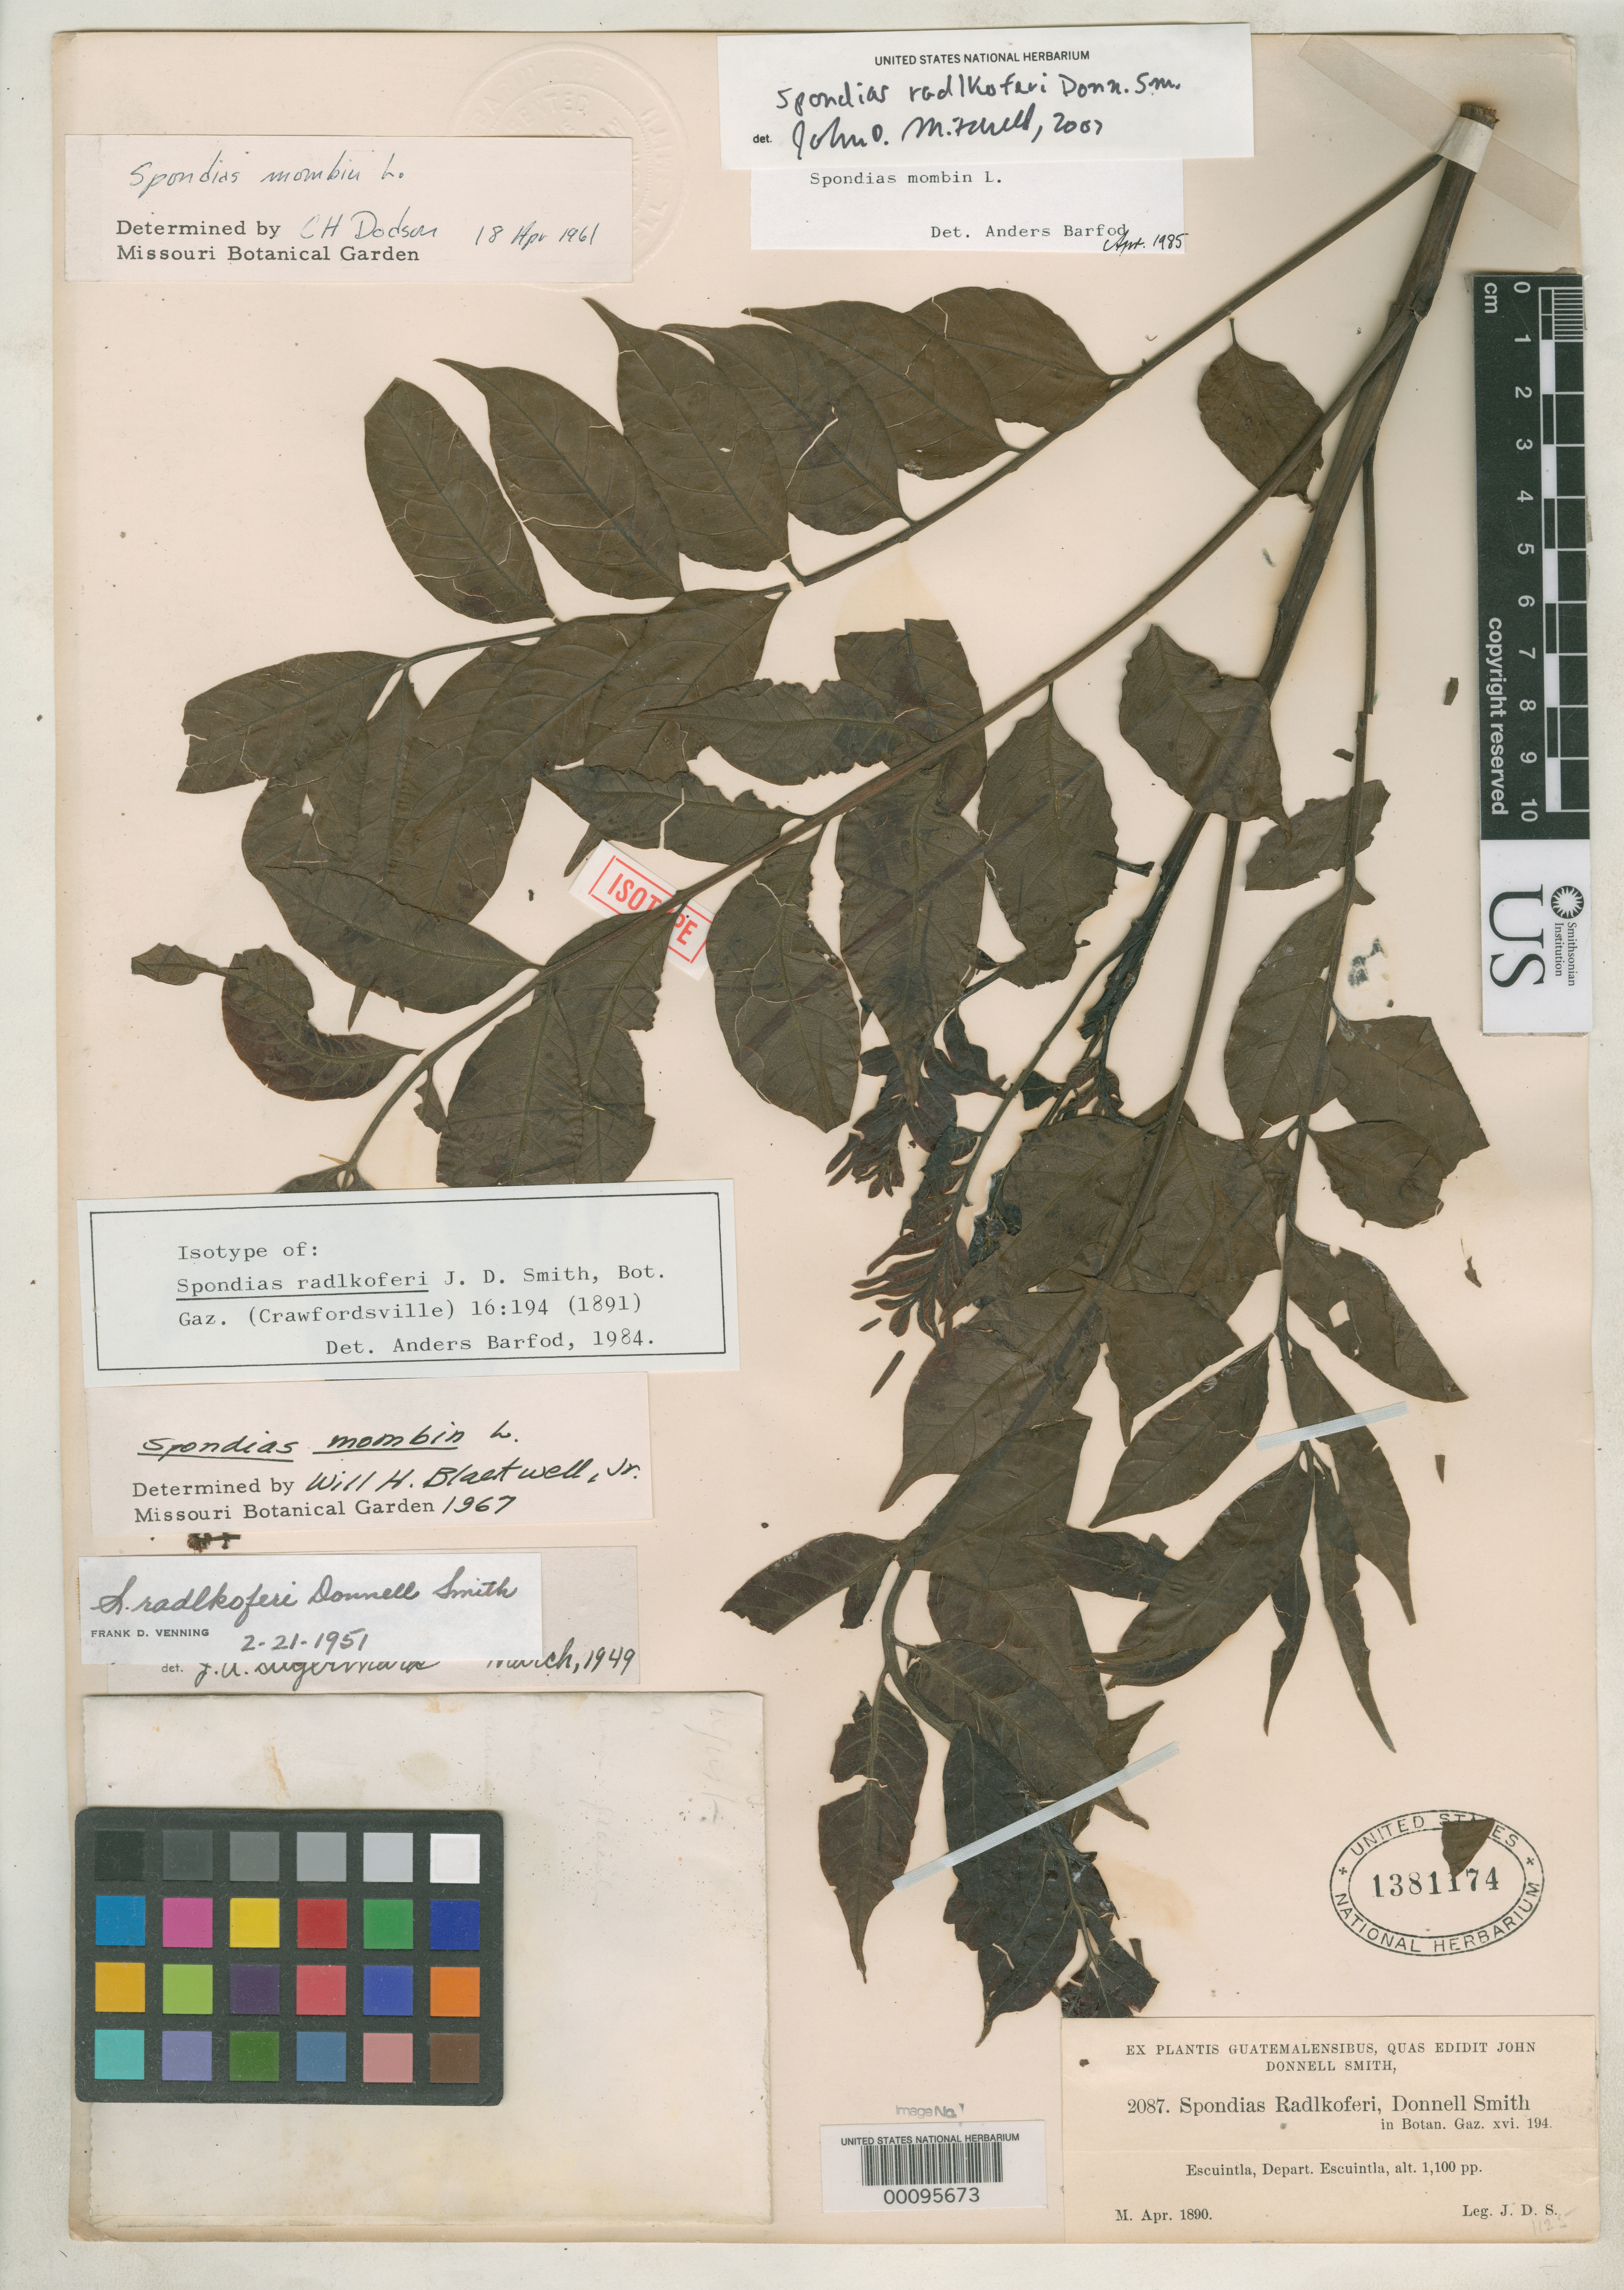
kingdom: Plantae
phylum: Tracheophyta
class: Magnoliopsida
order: Sapindales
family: Anacardiaceae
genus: Spondias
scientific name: Spondias radlkoferi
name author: Donn. Sm.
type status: Type Collection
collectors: J. Donnell Smith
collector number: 2087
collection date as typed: Apr 1890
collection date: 1890-04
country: Guatemala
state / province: Escuintla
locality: Escuintla.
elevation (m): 335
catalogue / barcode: US 1381174